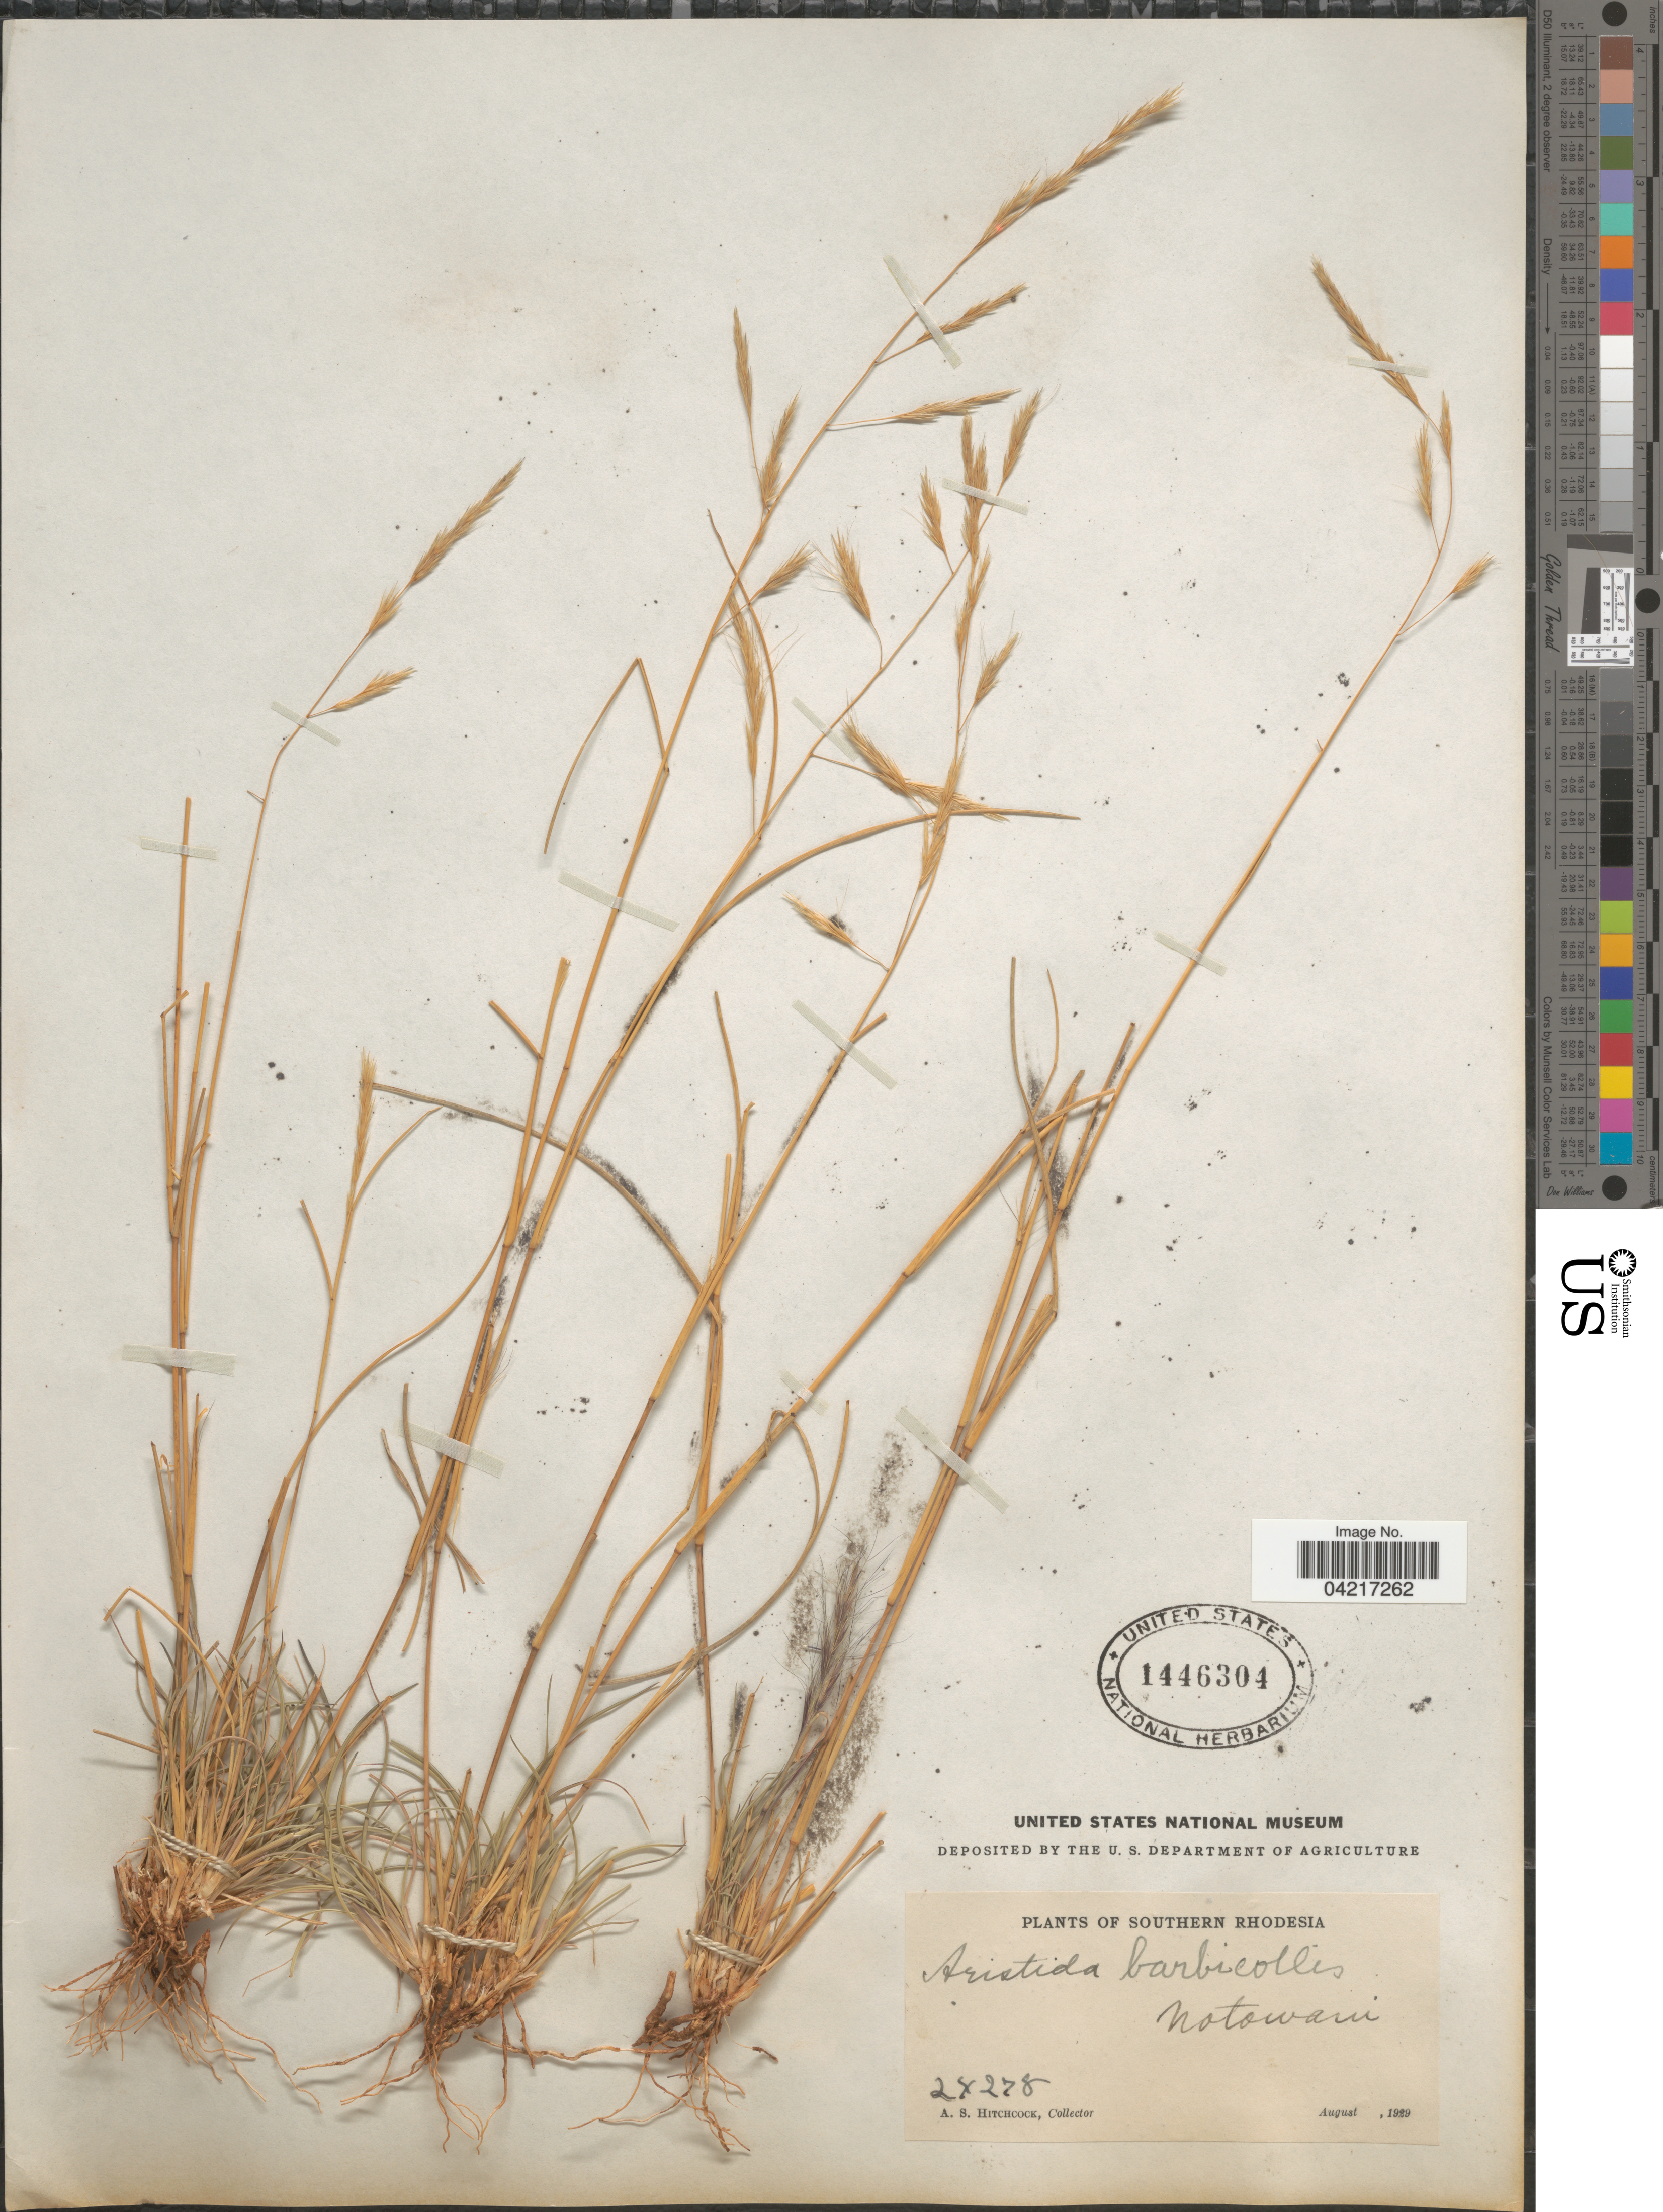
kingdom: Plantae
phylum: Tracheophyta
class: Liliopsida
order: Poales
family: Poaceae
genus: Aristida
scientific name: Aristida barbicollis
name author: Trin. & Rupr.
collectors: A. S. Hitchcock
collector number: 24278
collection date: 1929-08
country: Zimbabwe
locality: Southern Rhodesia. Notowani.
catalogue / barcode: US 1446304